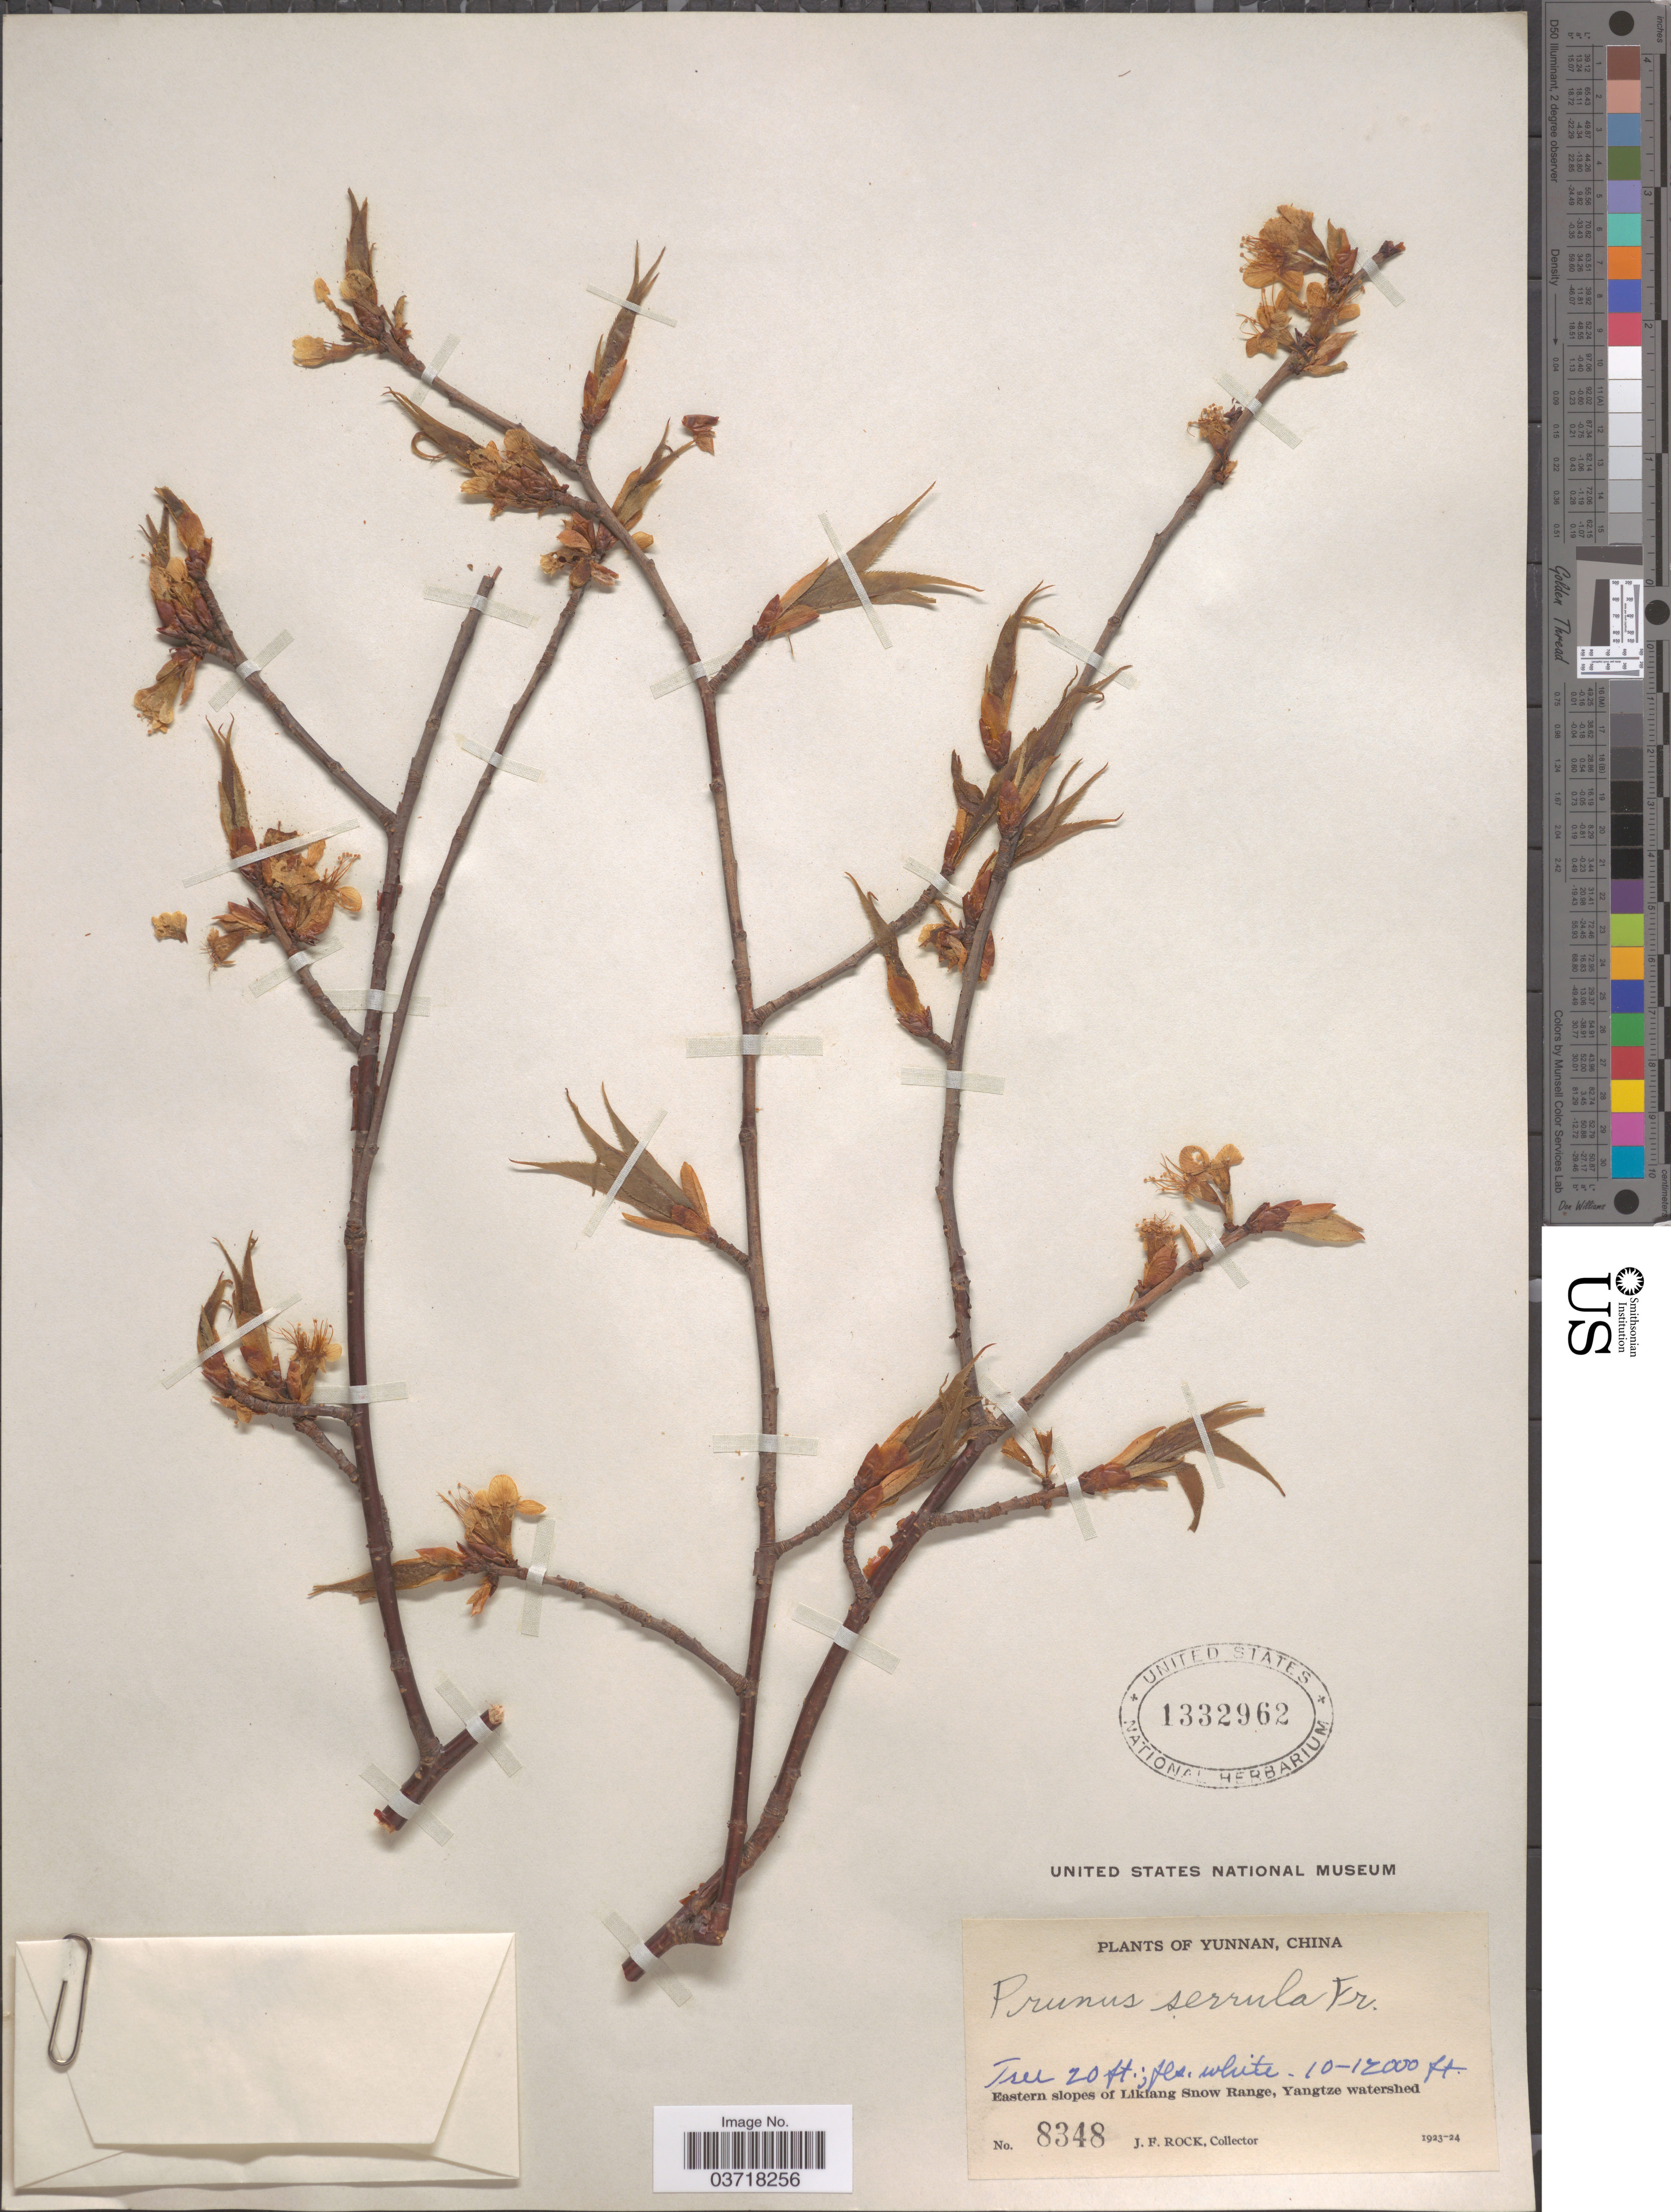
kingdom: Plantae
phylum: Tracheophyta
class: Magnoliopsida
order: Rosales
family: Rosaceae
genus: Prunus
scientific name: Prunus serrula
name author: Franch.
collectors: J. Rock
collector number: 8348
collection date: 1923/1924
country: China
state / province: Yunnan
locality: Eastern slopes of Likiang Snow Range, Yangtze watershed.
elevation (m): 3048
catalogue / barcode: US 1332962